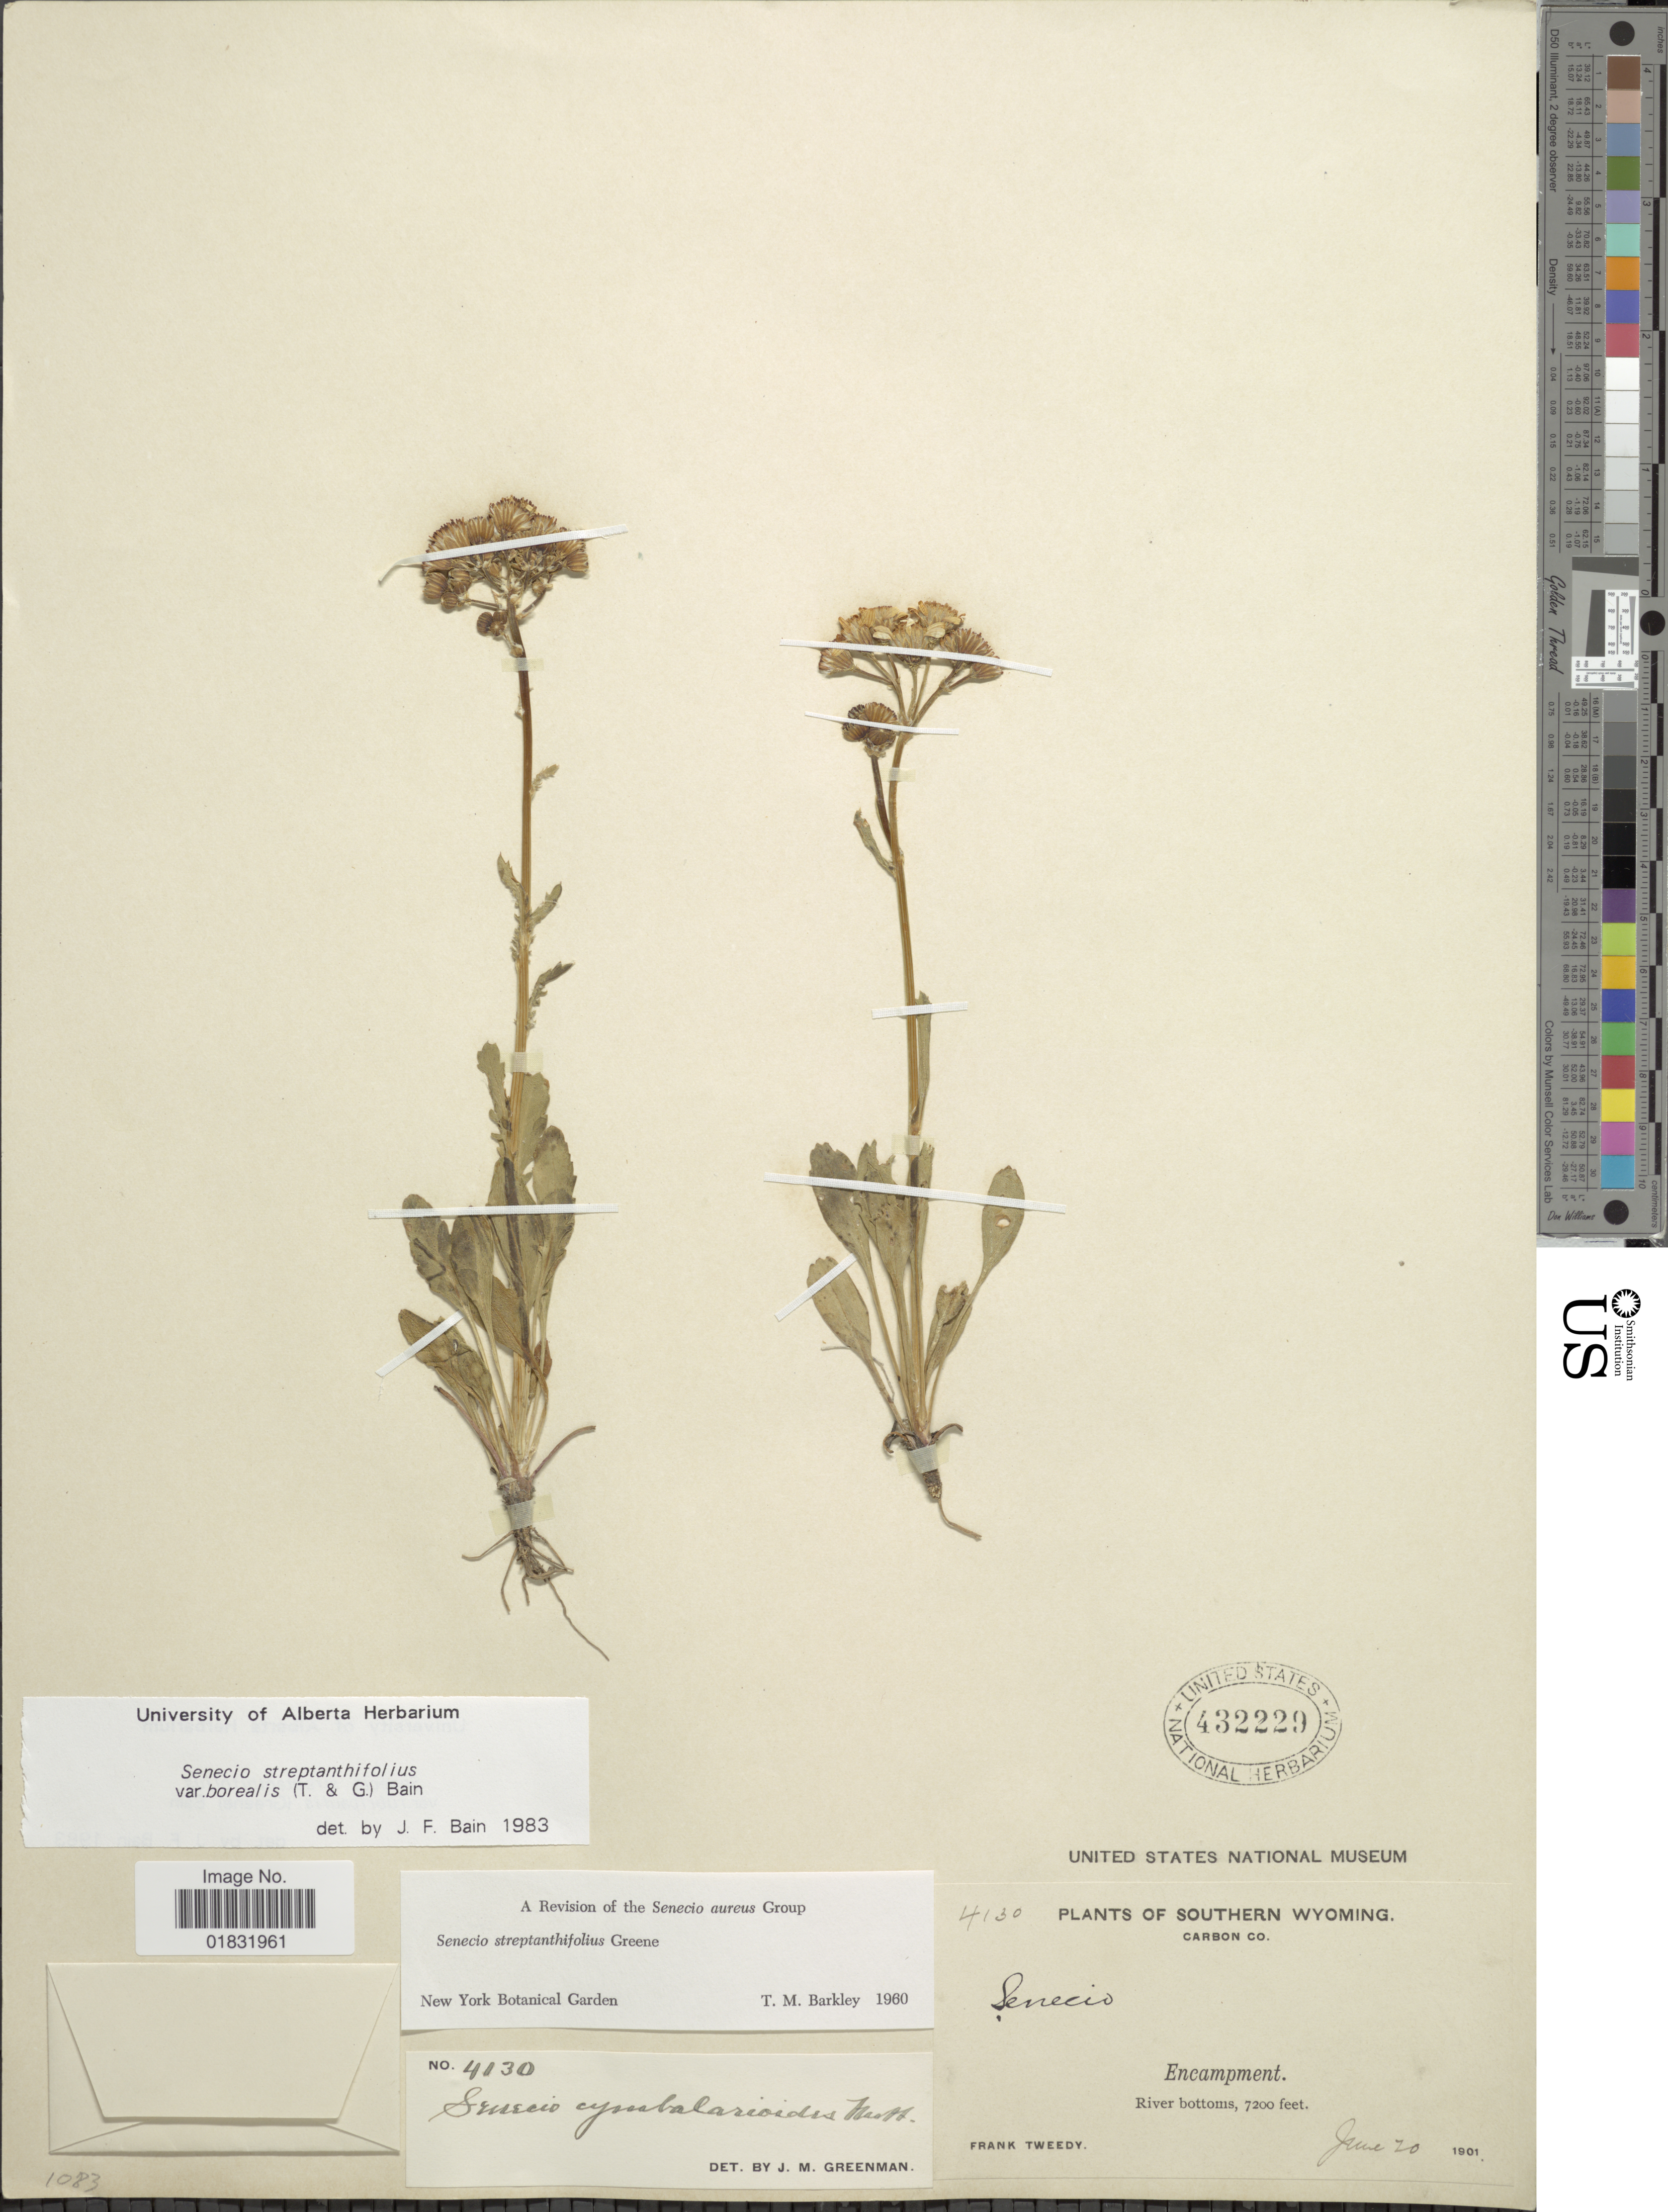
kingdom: Plantae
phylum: Tracheophyta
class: Magnoliopsida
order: Asterales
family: Asteraceae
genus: Packera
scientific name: Packera streptanthifolia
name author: (Greene) W.A. Weber & Á. Löve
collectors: F. Tweedy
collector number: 4130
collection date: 1901-06-20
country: United States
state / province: Wyoming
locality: Southern Wyoming, Carbon Co, Encampment, River bottoms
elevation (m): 2195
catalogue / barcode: US 432229